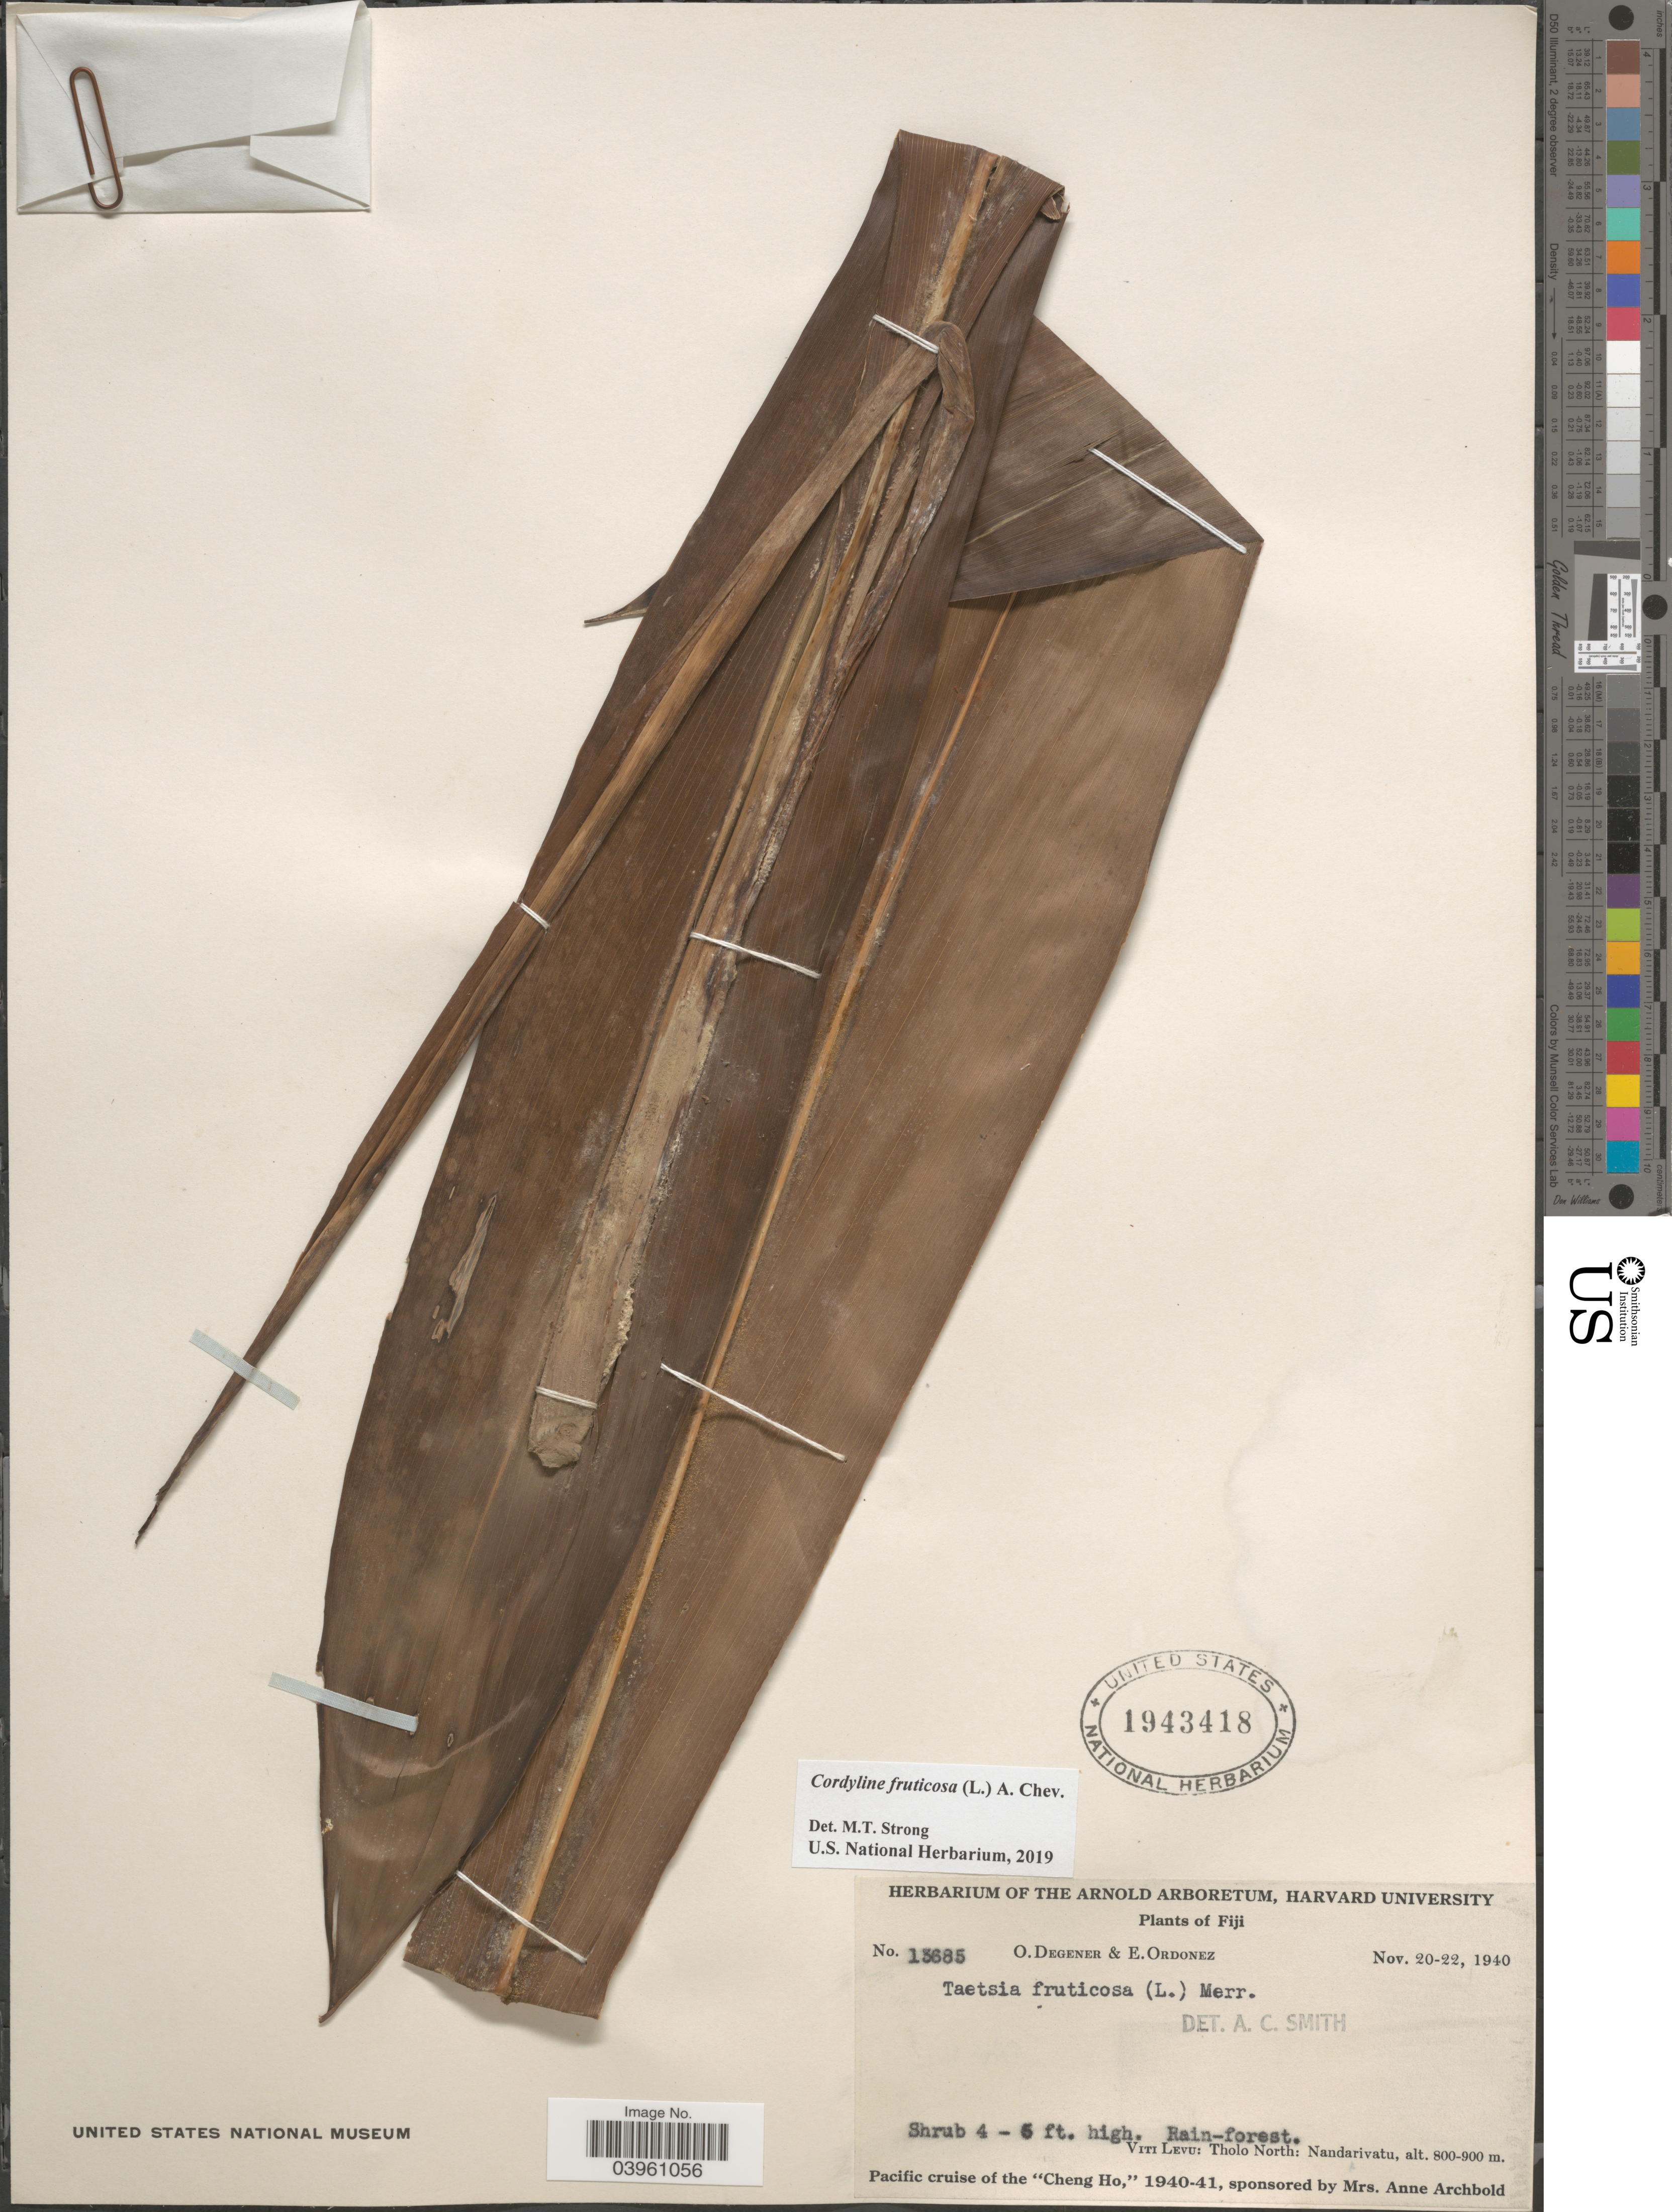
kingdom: Plantae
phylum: Tracheophyta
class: Liliopsida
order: Asparagales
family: Asparagaceae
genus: Cordyline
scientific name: Cordyline fruticosa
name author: (L.) A. Chev.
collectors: O. Degener & E. Ordonez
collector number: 13685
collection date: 1940-11-20/1940-11-22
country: Fiji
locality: Viti Levu: Tholo North: Nandarivatu.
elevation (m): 800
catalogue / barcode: US 1943418